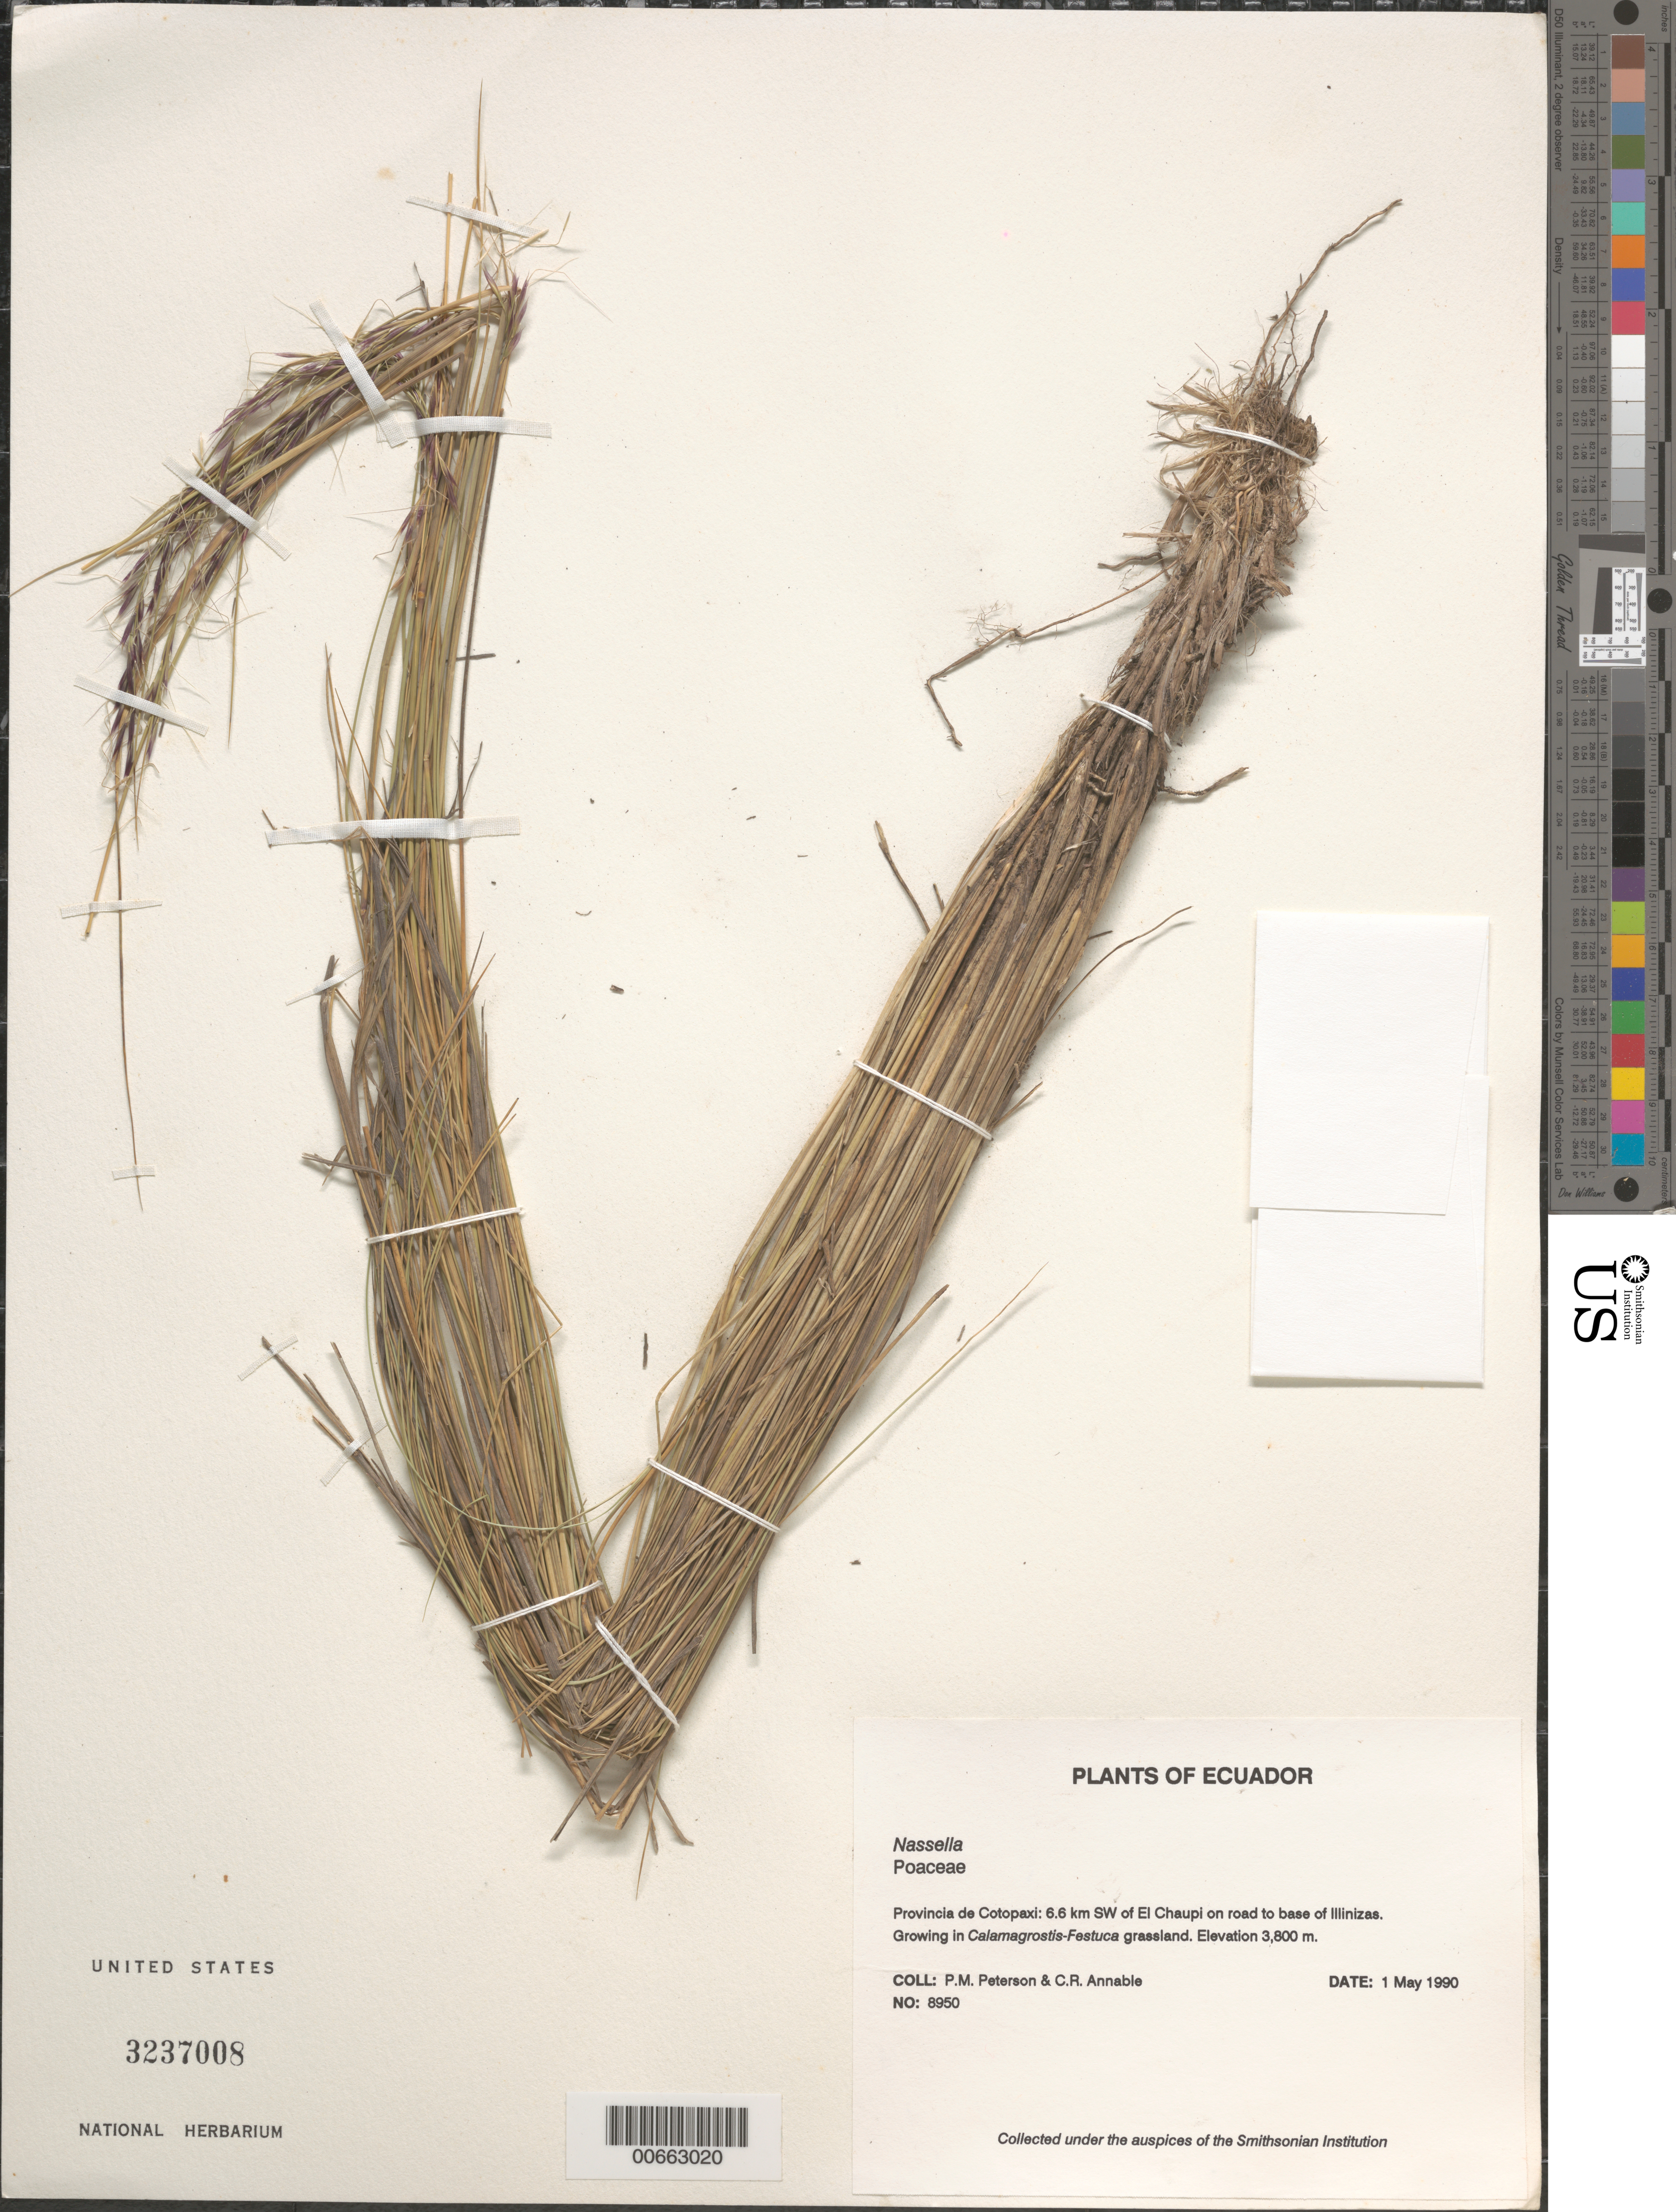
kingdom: Plantae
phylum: Tracheophyta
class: Liliopsida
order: Poales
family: Poaceae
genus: Nassella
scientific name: Nassella sp.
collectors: P. M. Peterson & C. R. Annable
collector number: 08950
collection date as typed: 01 May 1990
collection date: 1990-05-01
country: Ecuador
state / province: Cotopaxi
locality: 6.6 km SW of El Chaupi on road to base of Illinizas.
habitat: Growing in Calamagrostis-Festuca grassland.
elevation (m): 3800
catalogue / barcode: US 3237008